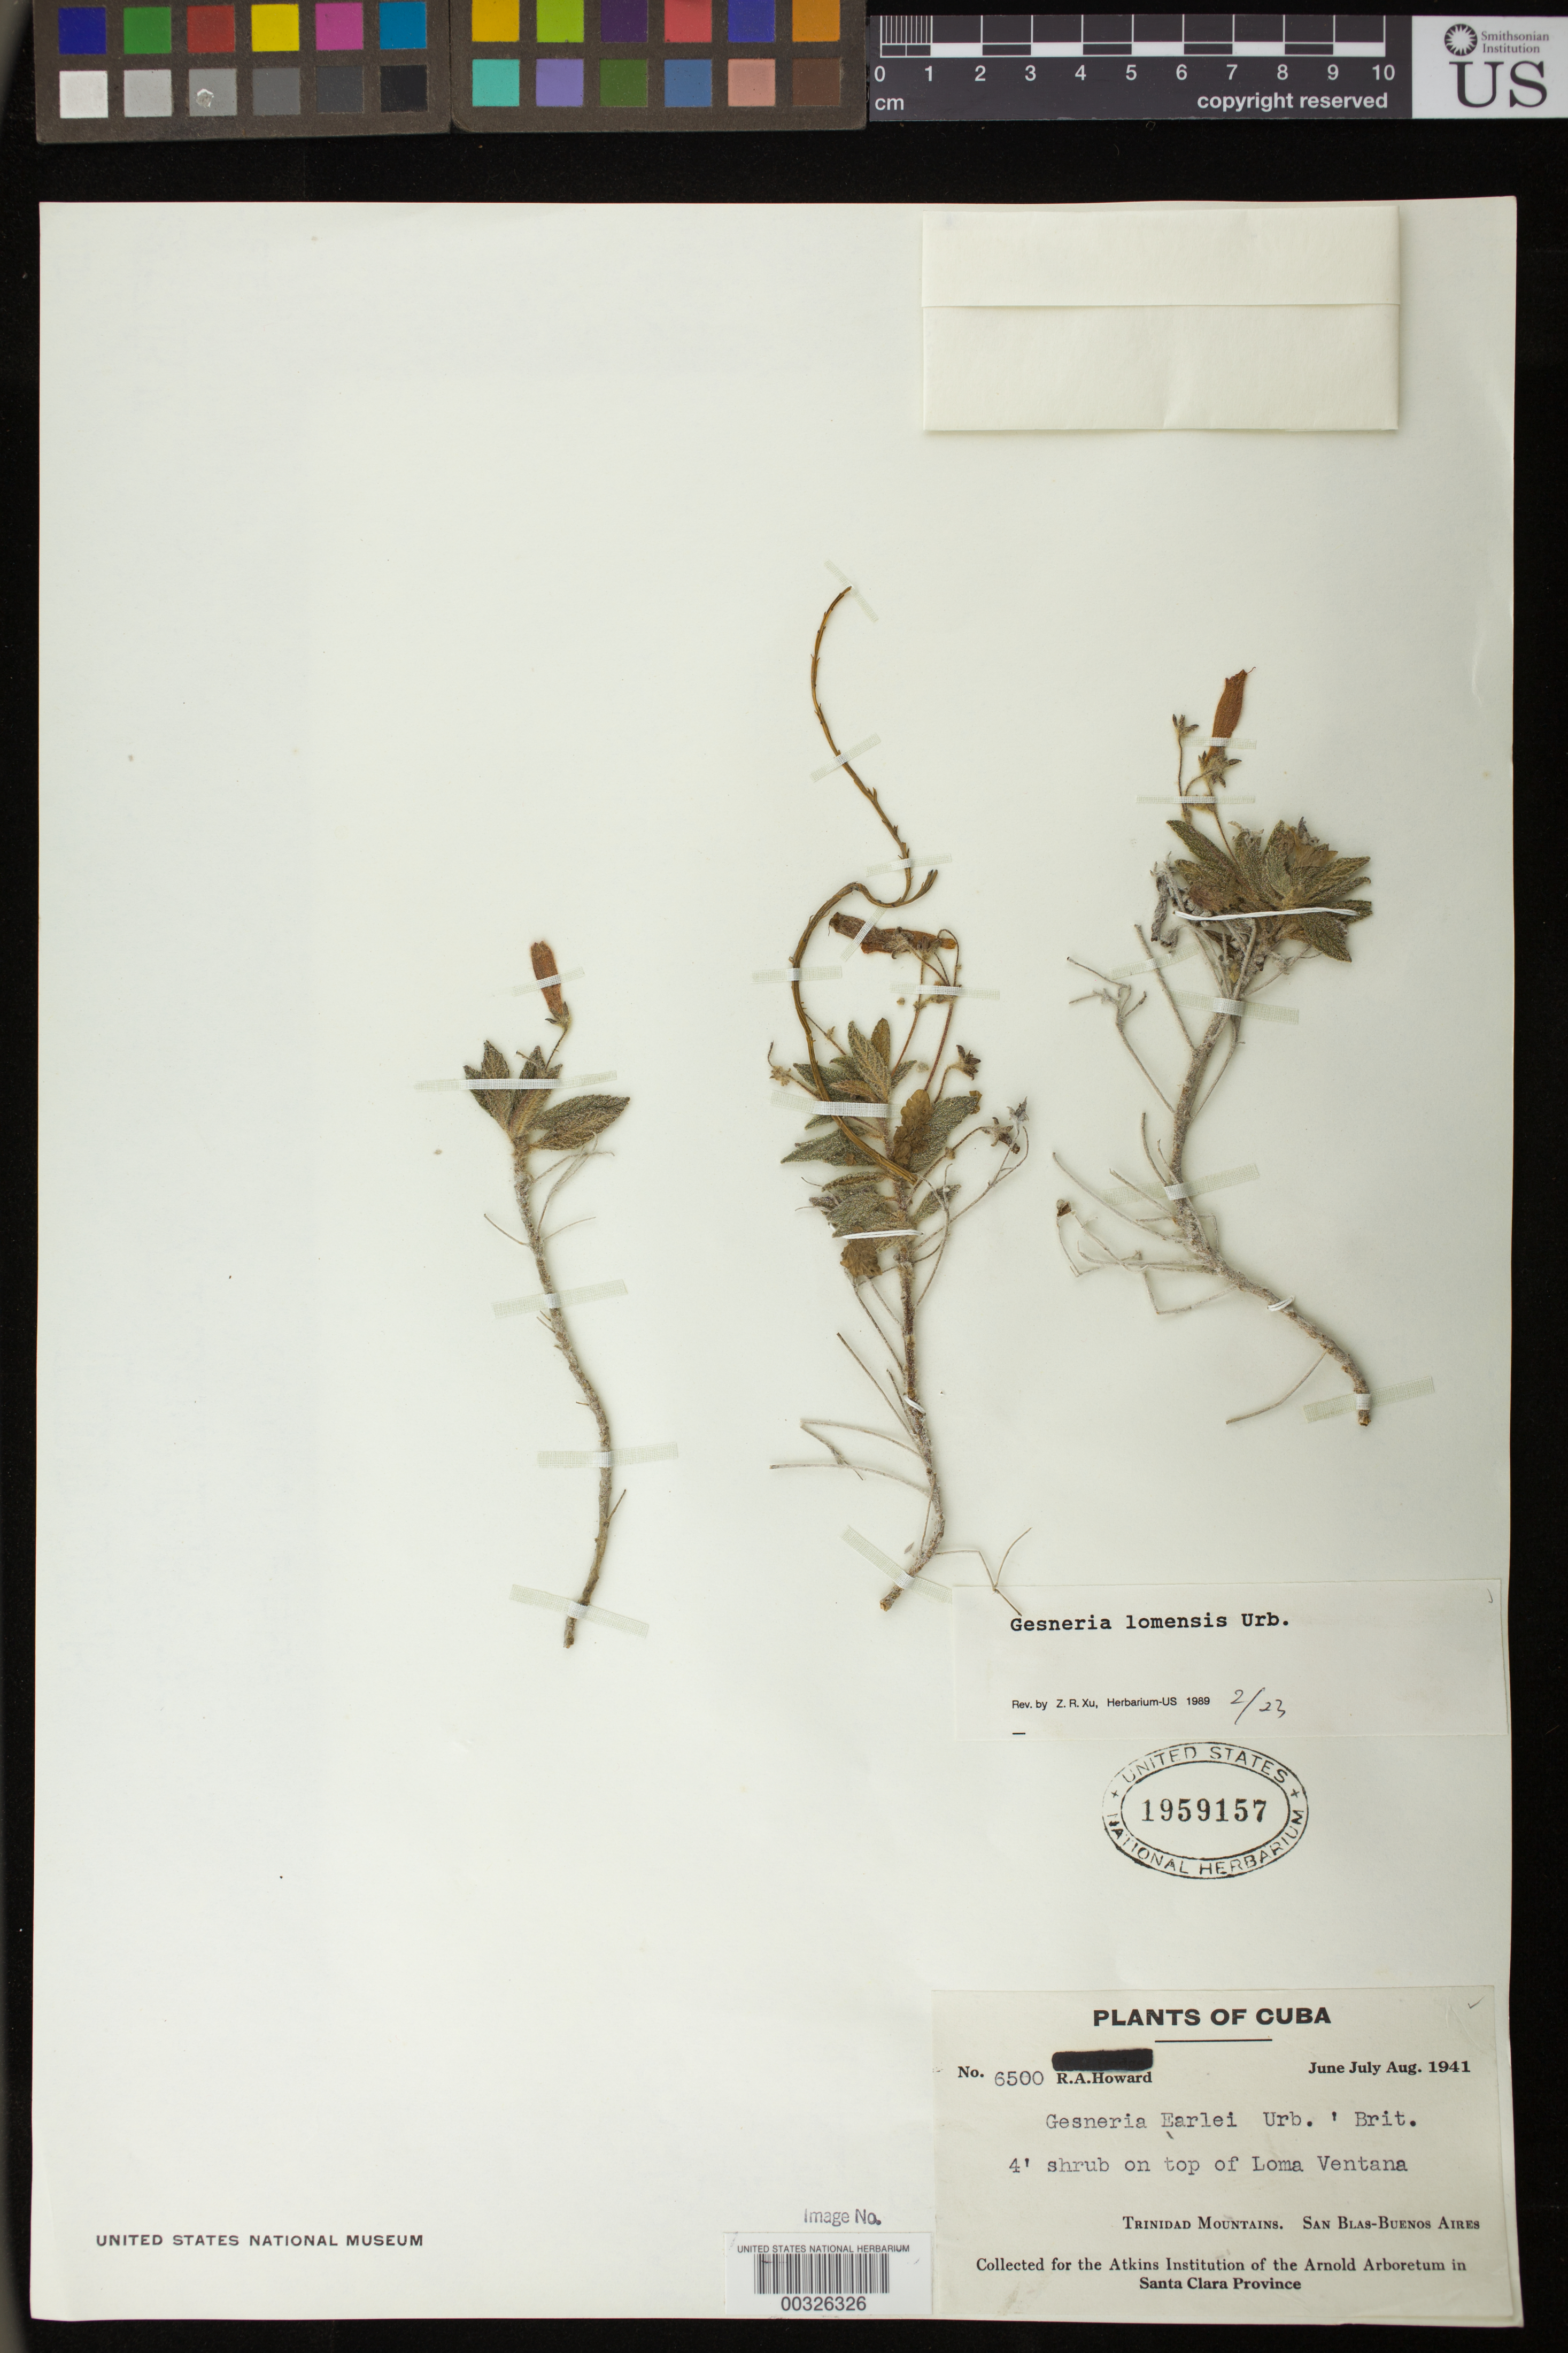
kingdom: Plantae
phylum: Tracheophyta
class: Magnoliopsida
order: Lamiales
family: Gesneriaceae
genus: Gesneria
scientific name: Gesneria lomensis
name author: Urb.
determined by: Skog, Laurence E.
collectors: R. A. Howard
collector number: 6500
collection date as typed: Jun-Aug 1941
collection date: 1941-06/1941-08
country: Cuba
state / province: Las Villas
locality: (Santa Clara) Trinidad Mountains, San Blas - Buenos Aires; on top of Loma Ventana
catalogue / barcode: US 1959157